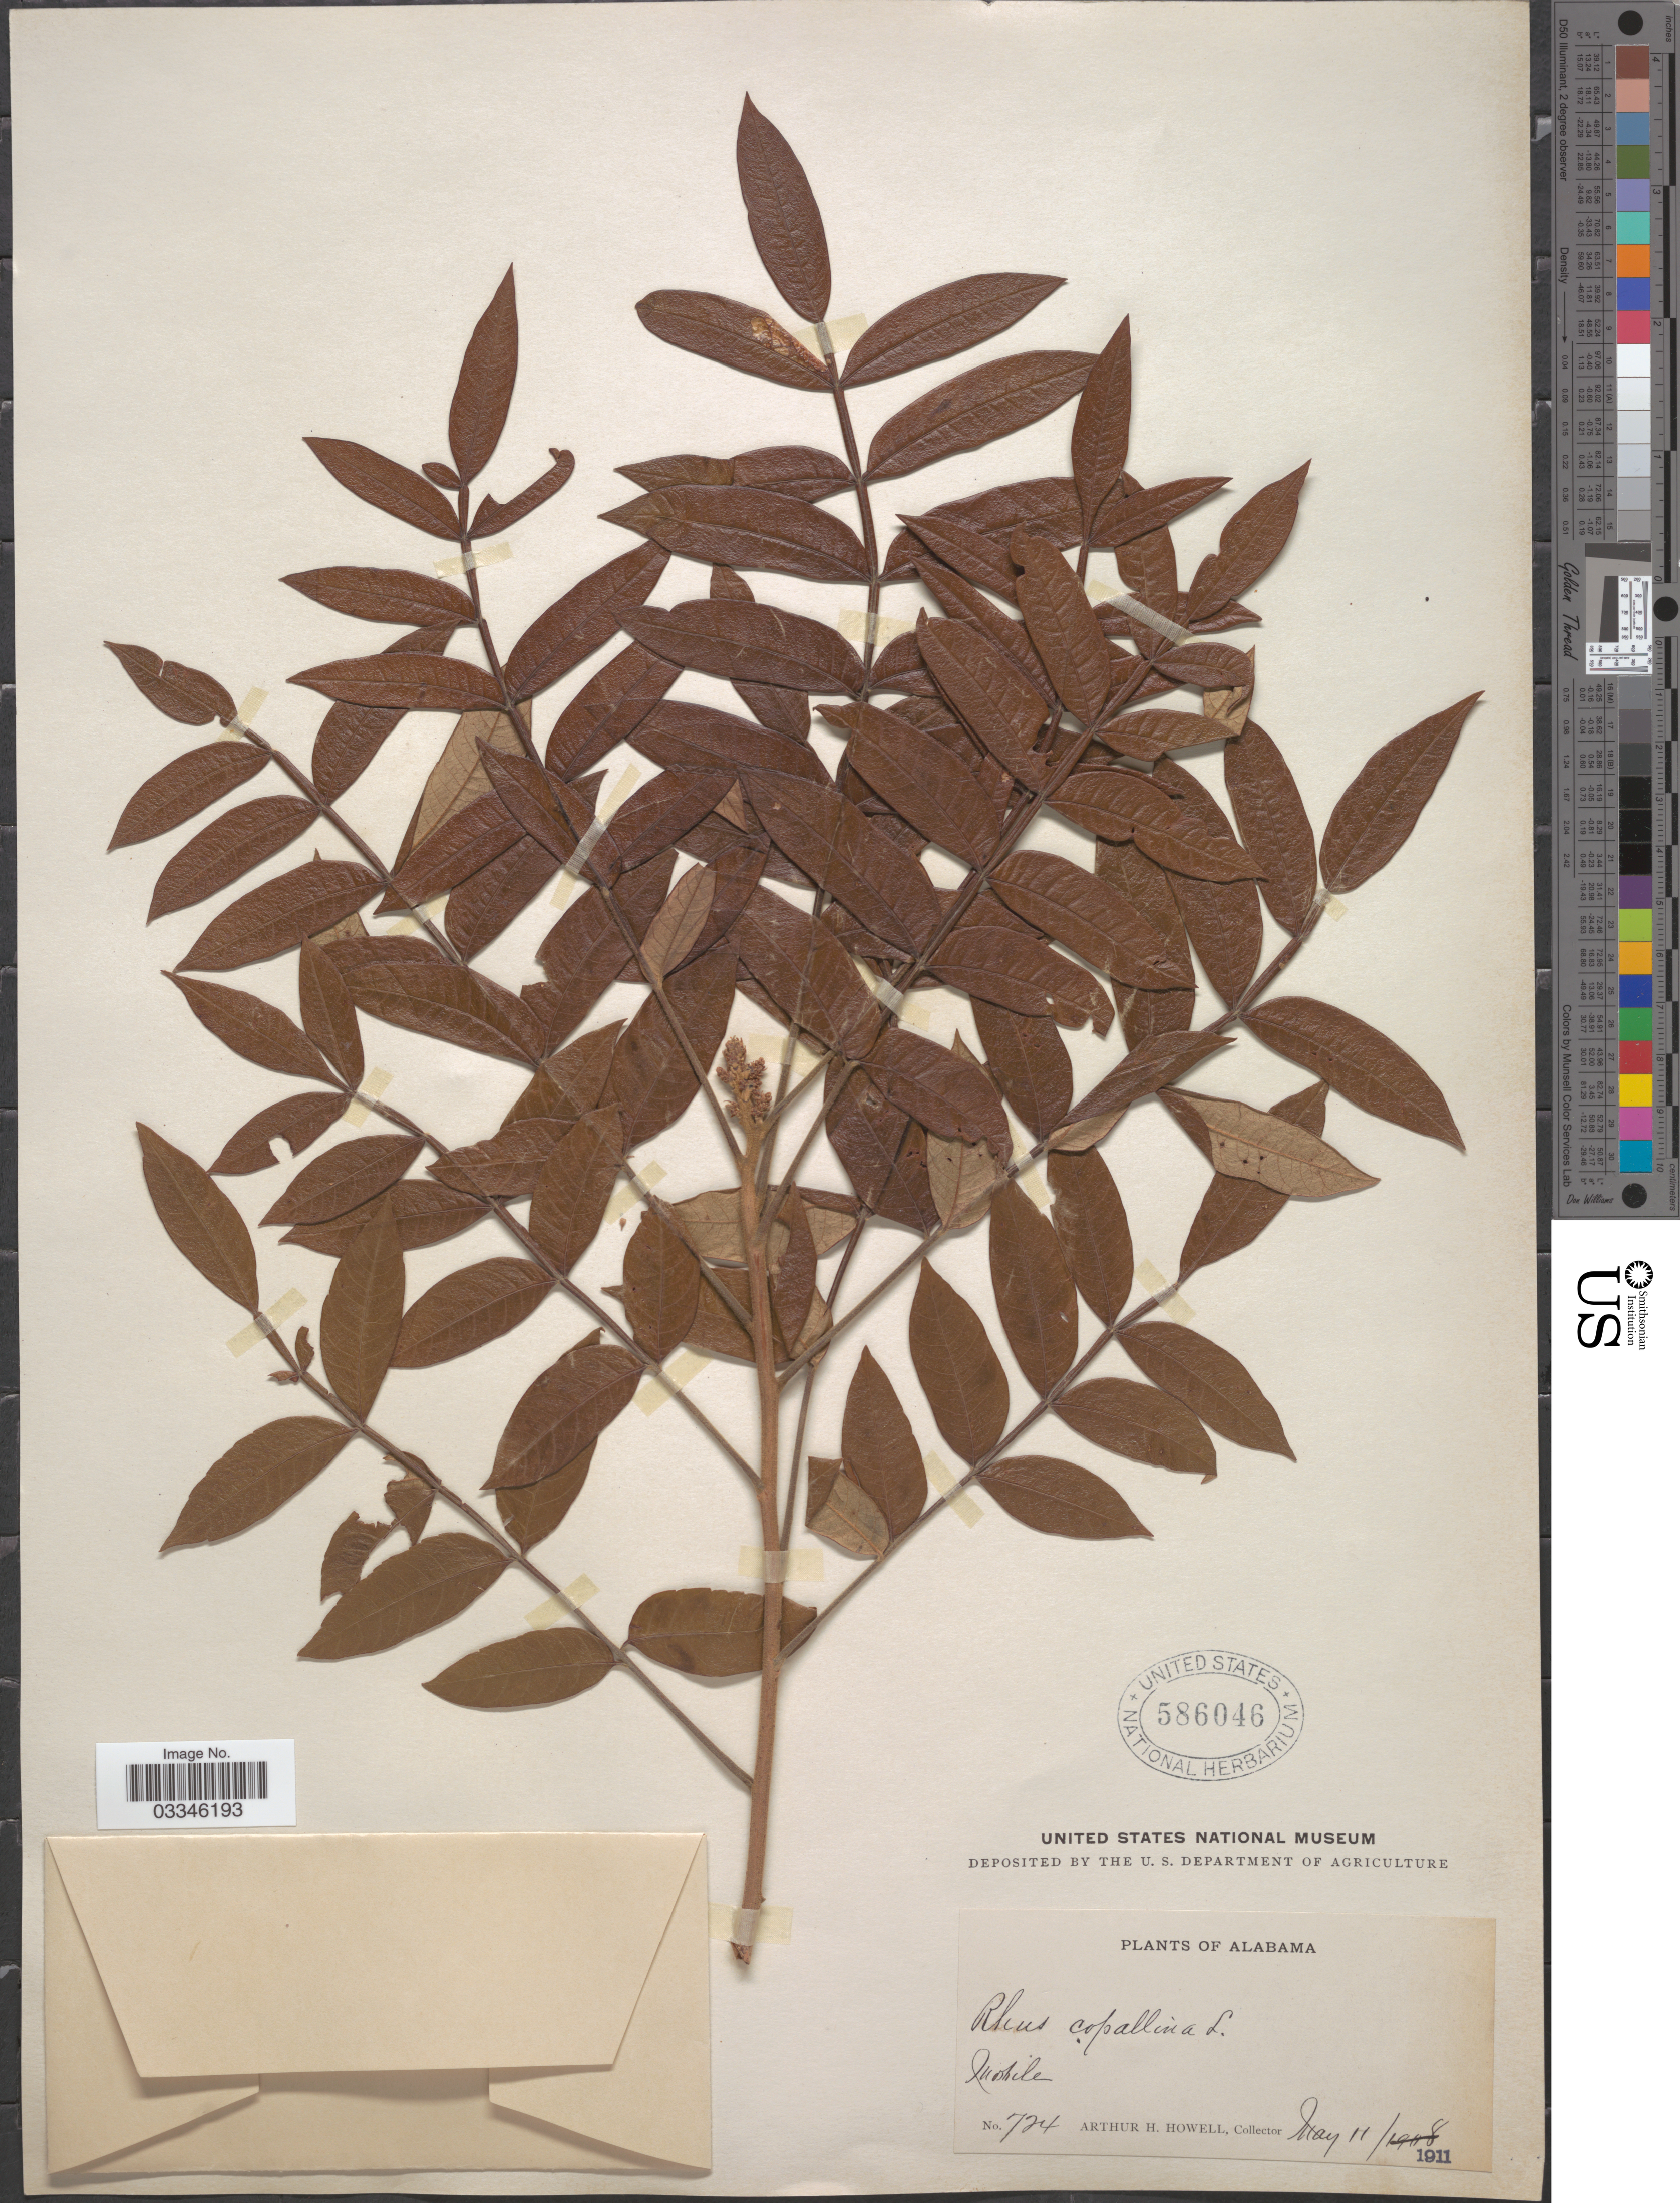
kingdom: Plantae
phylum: Tracheophyta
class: Magnoliopsida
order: Sapindales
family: Anacardiaceae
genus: Rhus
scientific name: Rhus leucantha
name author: Jacq.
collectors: A. Howell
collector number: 724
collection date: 1911-05-11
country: United States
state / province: Alabama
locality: Mobile.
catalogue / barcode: US 586046